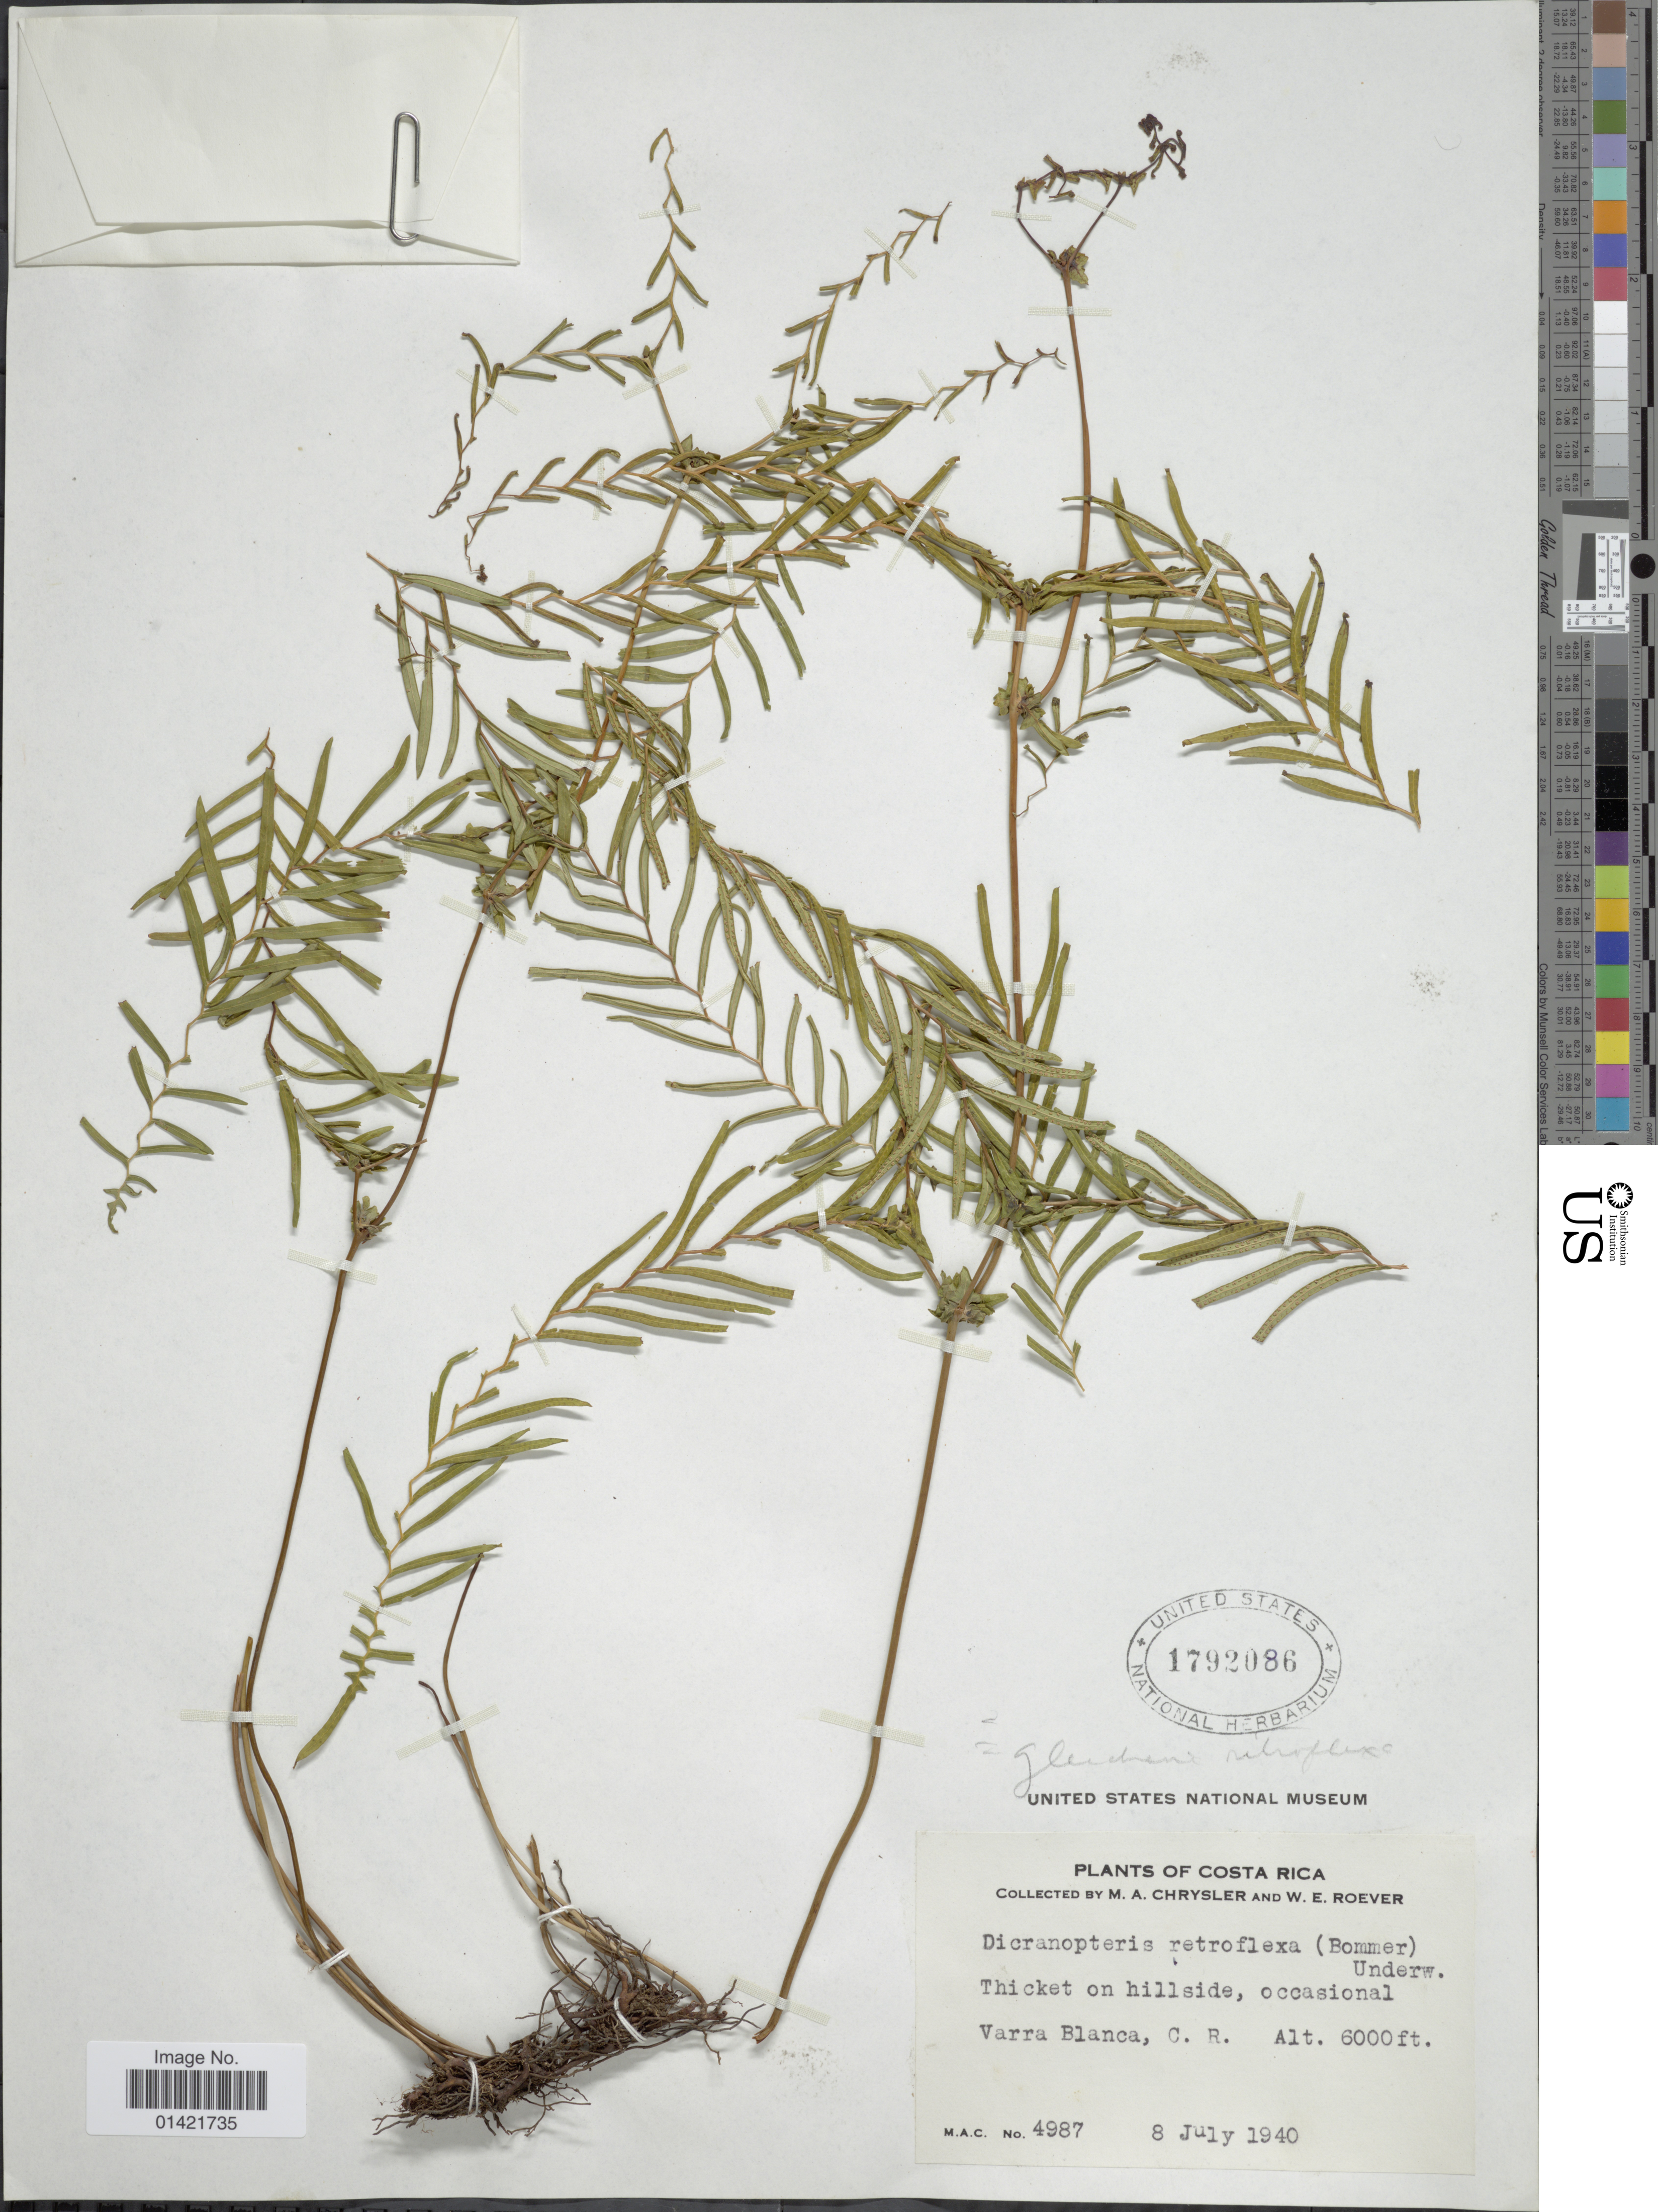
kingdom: Plantae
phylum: Tracheophyta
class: Polypodiopsida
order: Gleicheniales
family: Gleicheniaceae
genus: Sticherus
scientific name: Sticherus retroflexus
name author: (Bornm. ex Christ) Copel.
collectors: M. A. Chrysler & W. Roever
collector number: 4987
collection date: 1940-07-08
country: Costa Rica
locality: Varra Blanca, C. R.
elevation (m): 1829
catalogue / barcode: US 1792086